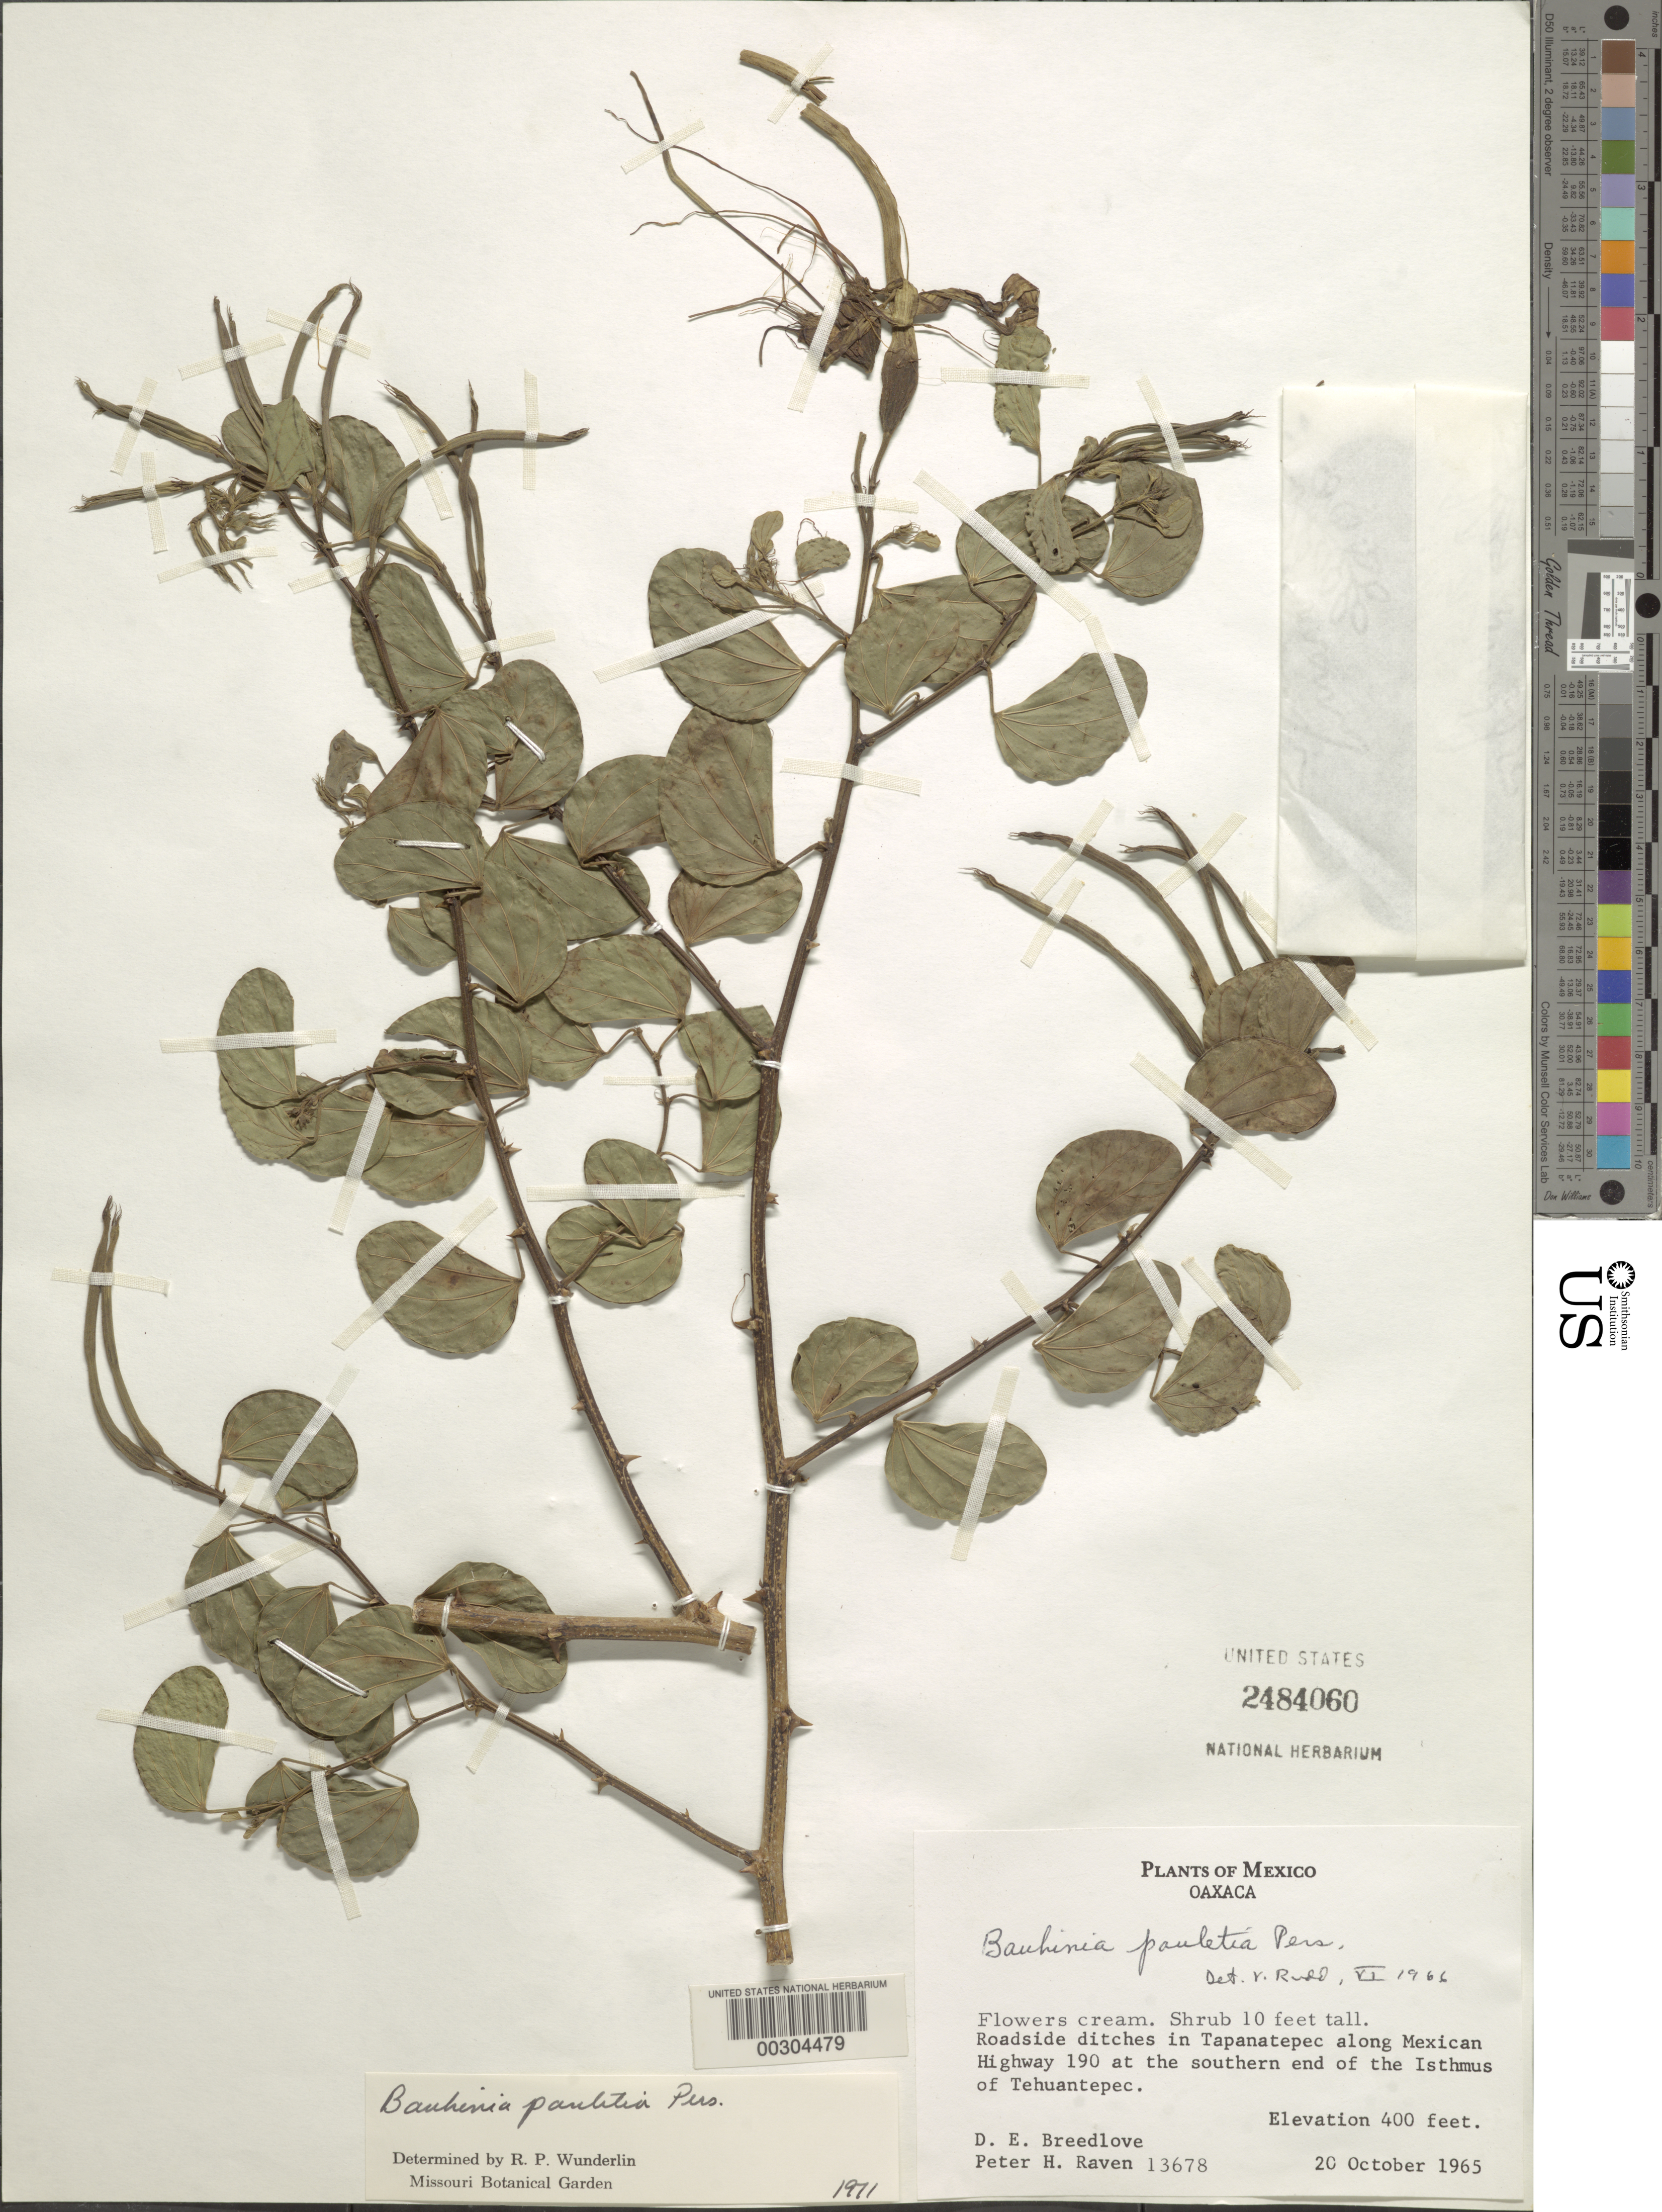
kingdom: Plantae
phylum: Tracheophyta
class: Magnoliopsida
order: Fabales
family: Fabaceae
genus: Bauhinia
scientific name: Bauhinia pauletia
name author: Pers.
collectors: D. E. Breedlove & P. H. Raven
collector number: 13678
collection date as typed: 20 Oct 1965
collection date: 1965-10-20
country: Mexico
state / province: Oaxaca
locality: Tapanatepec along Mexican highway 190 at the southern end of the Isthmus of Tehuantepec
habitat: Roadside ditches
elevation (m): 122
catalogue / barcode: US 2484060